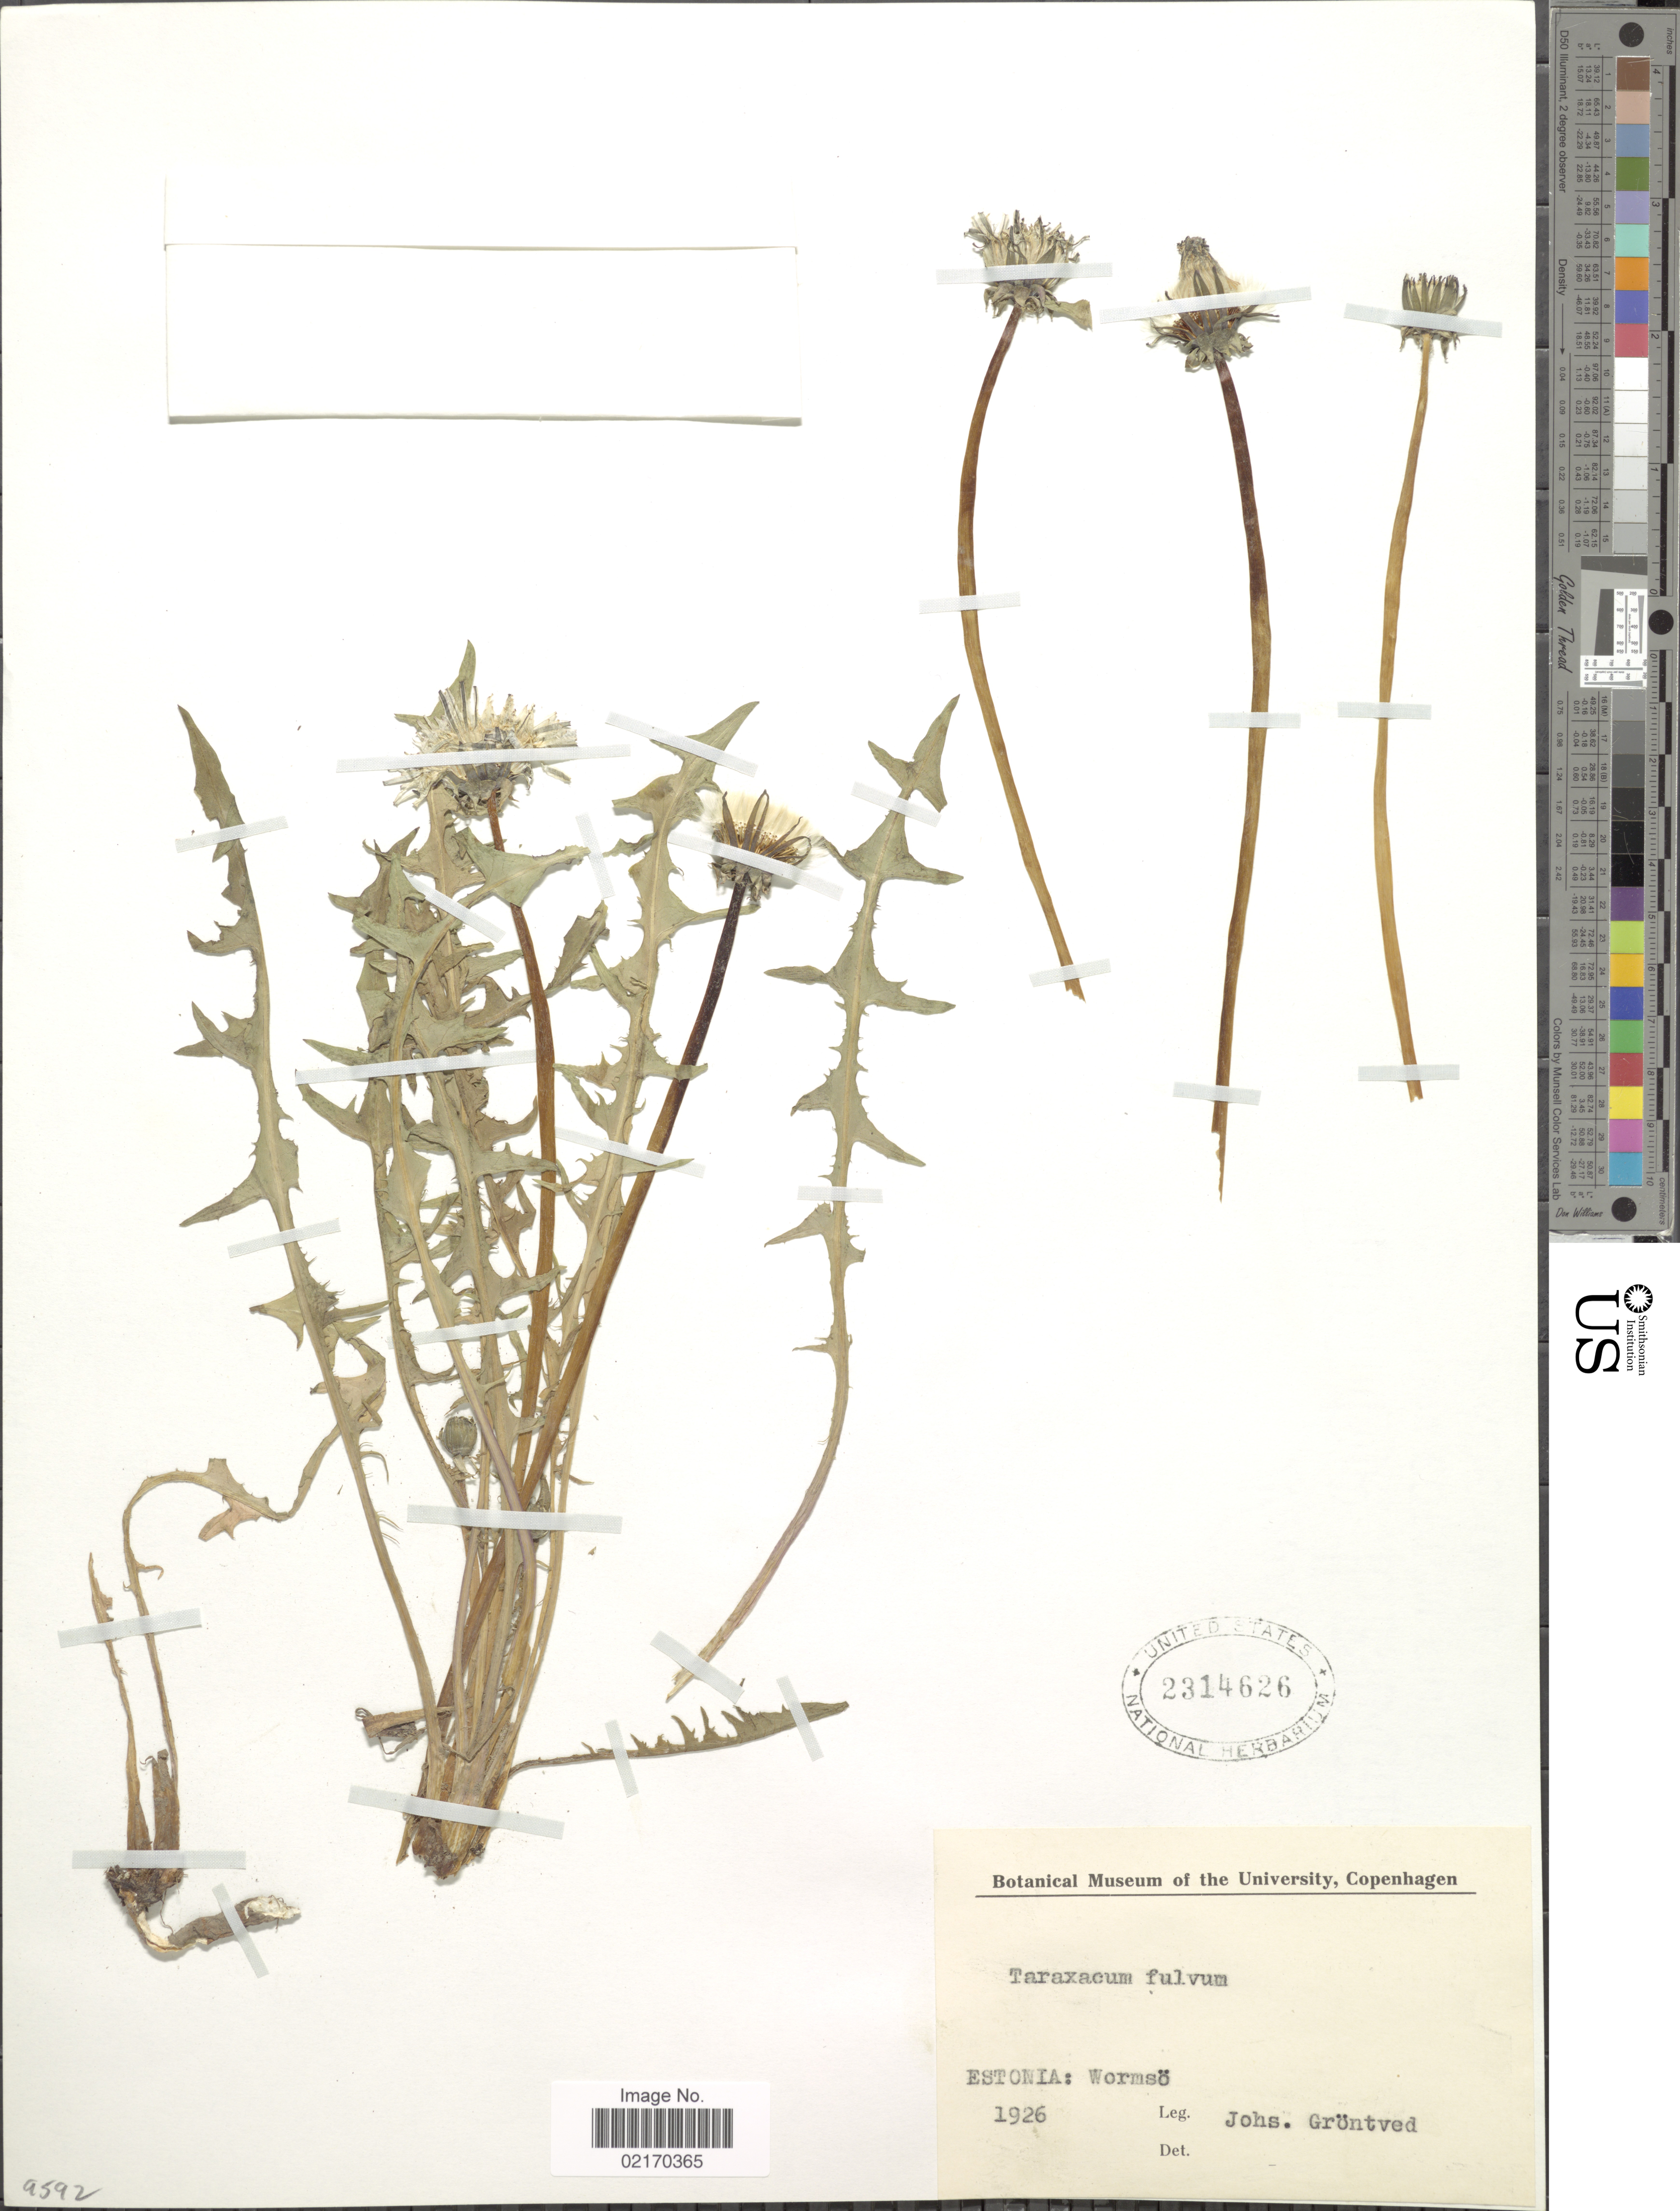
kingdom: Plantae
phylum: Tracheophyta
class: Magnoliopsida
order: Asterales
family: Asteraceae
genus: Taraxacum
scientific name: Taraxacum fulvum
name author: Raunk.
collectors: J. Gröntved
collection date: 1926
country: Estonia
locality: Wormsö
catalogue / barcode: US 2314626